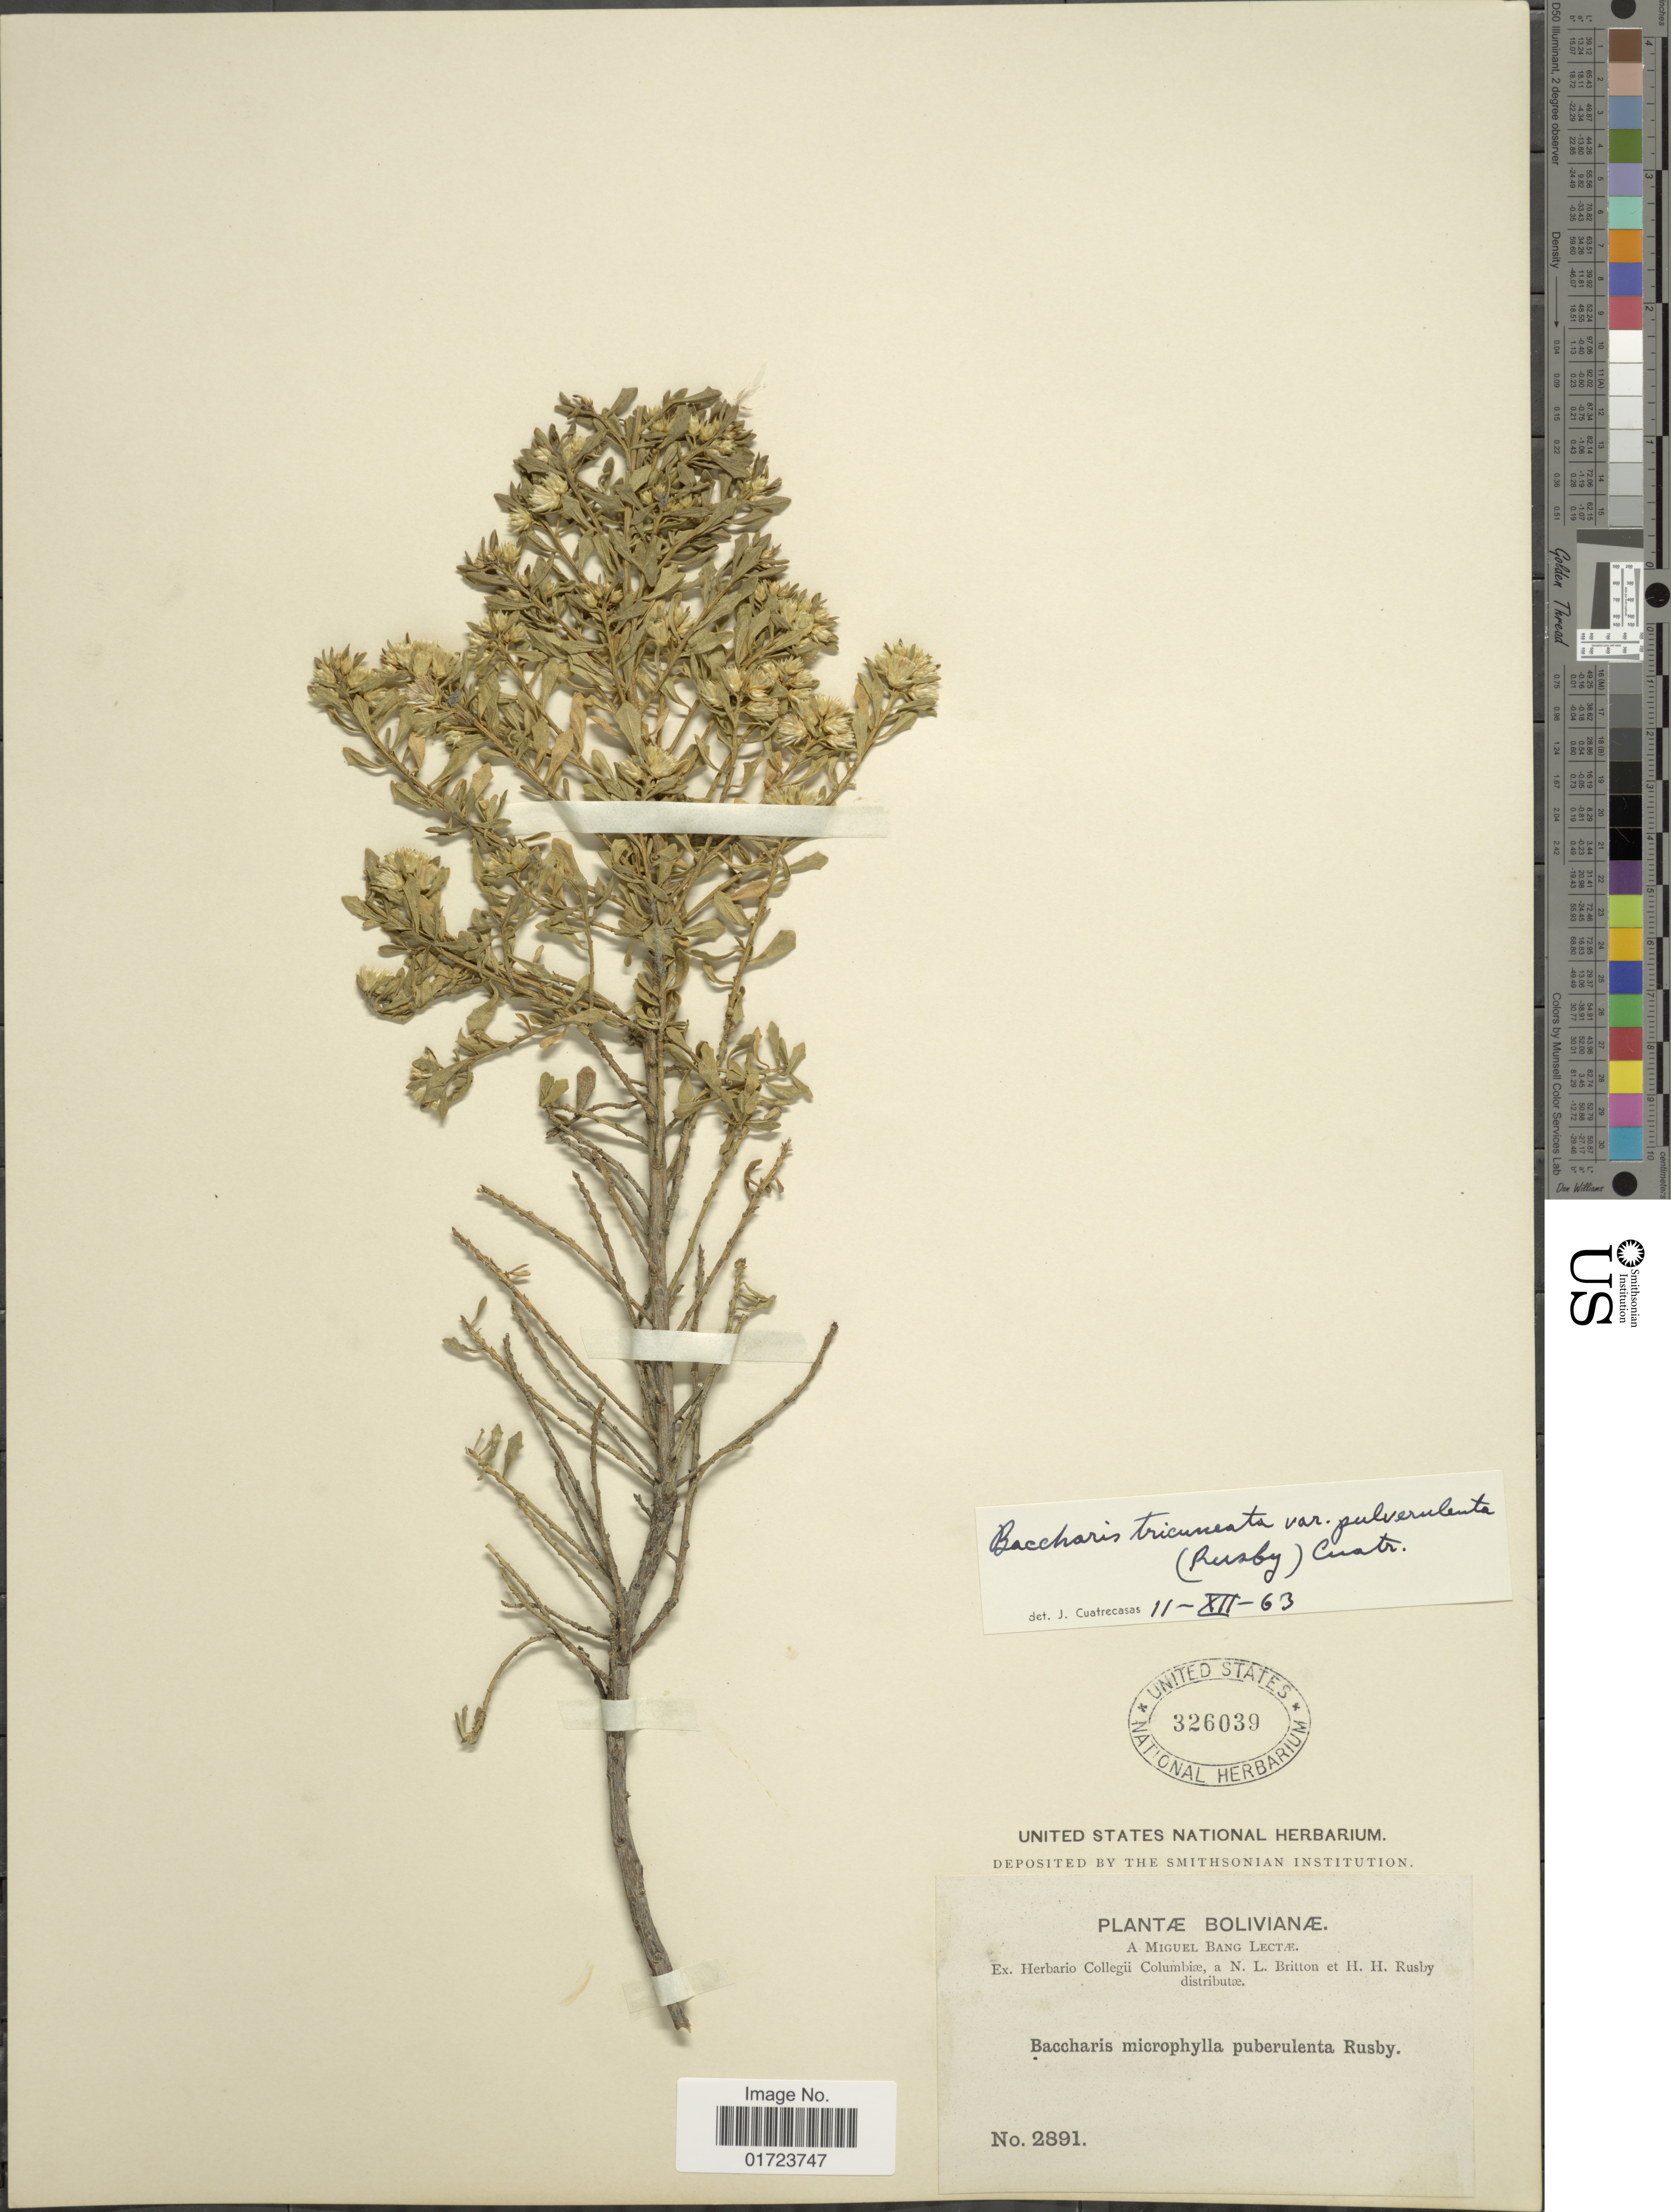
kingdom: Plantae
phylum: Tracheophyta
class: Magnoliopsida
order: Asterales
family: Asteraceae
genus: Baccharis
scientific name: Baccharis tricuneata var. pulverulenta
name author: (L. f.) Pers.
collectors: M. Bang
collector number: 2891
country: Bolivia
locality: Plantae Bolivianae.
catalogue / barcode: US 326039